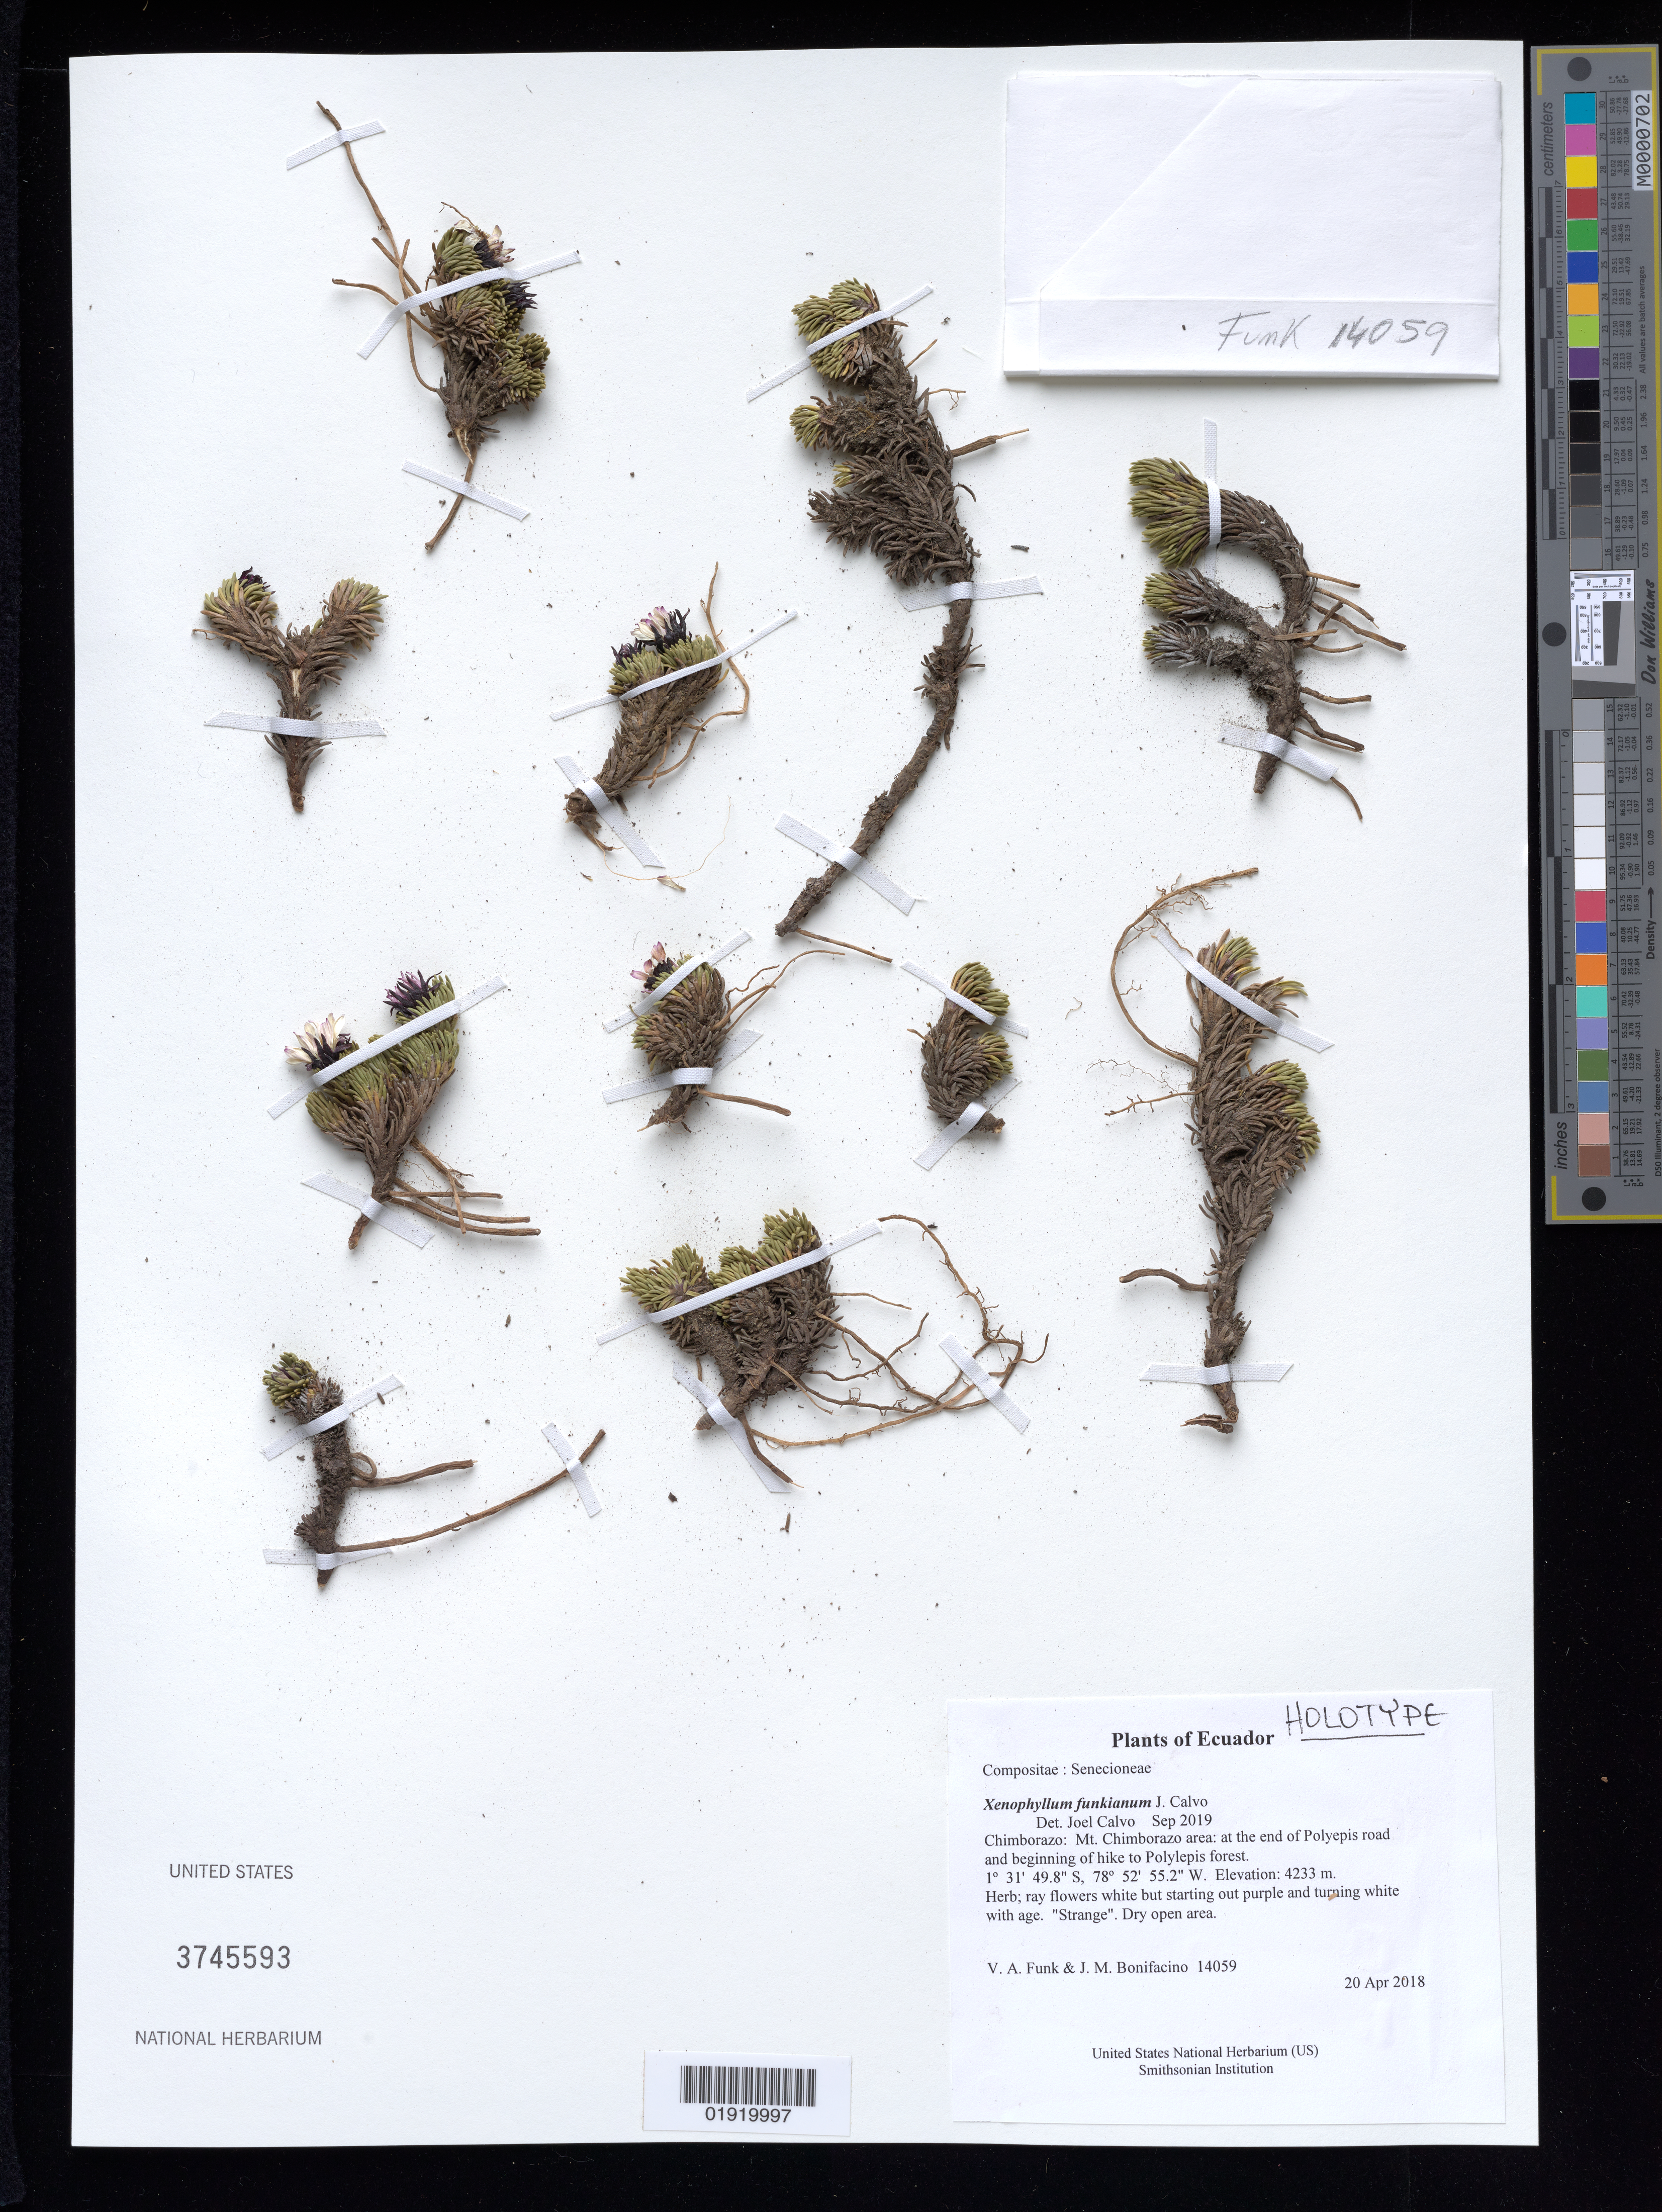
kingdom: Plantae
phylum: Tracheophyta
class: Magnoliopsida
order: Asterales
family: Asteraceae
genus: Xenophyllum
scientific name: Xenophyllum funkianum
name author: J. Calvo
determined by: Calvo, Joel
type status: Holotype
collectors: V. Funk & M. Bonifacino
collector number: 14059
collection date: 2018-04-20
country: Ecuador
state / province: Chimborazo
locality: Mt. Chimborazo area: at the end of Polyepis road and beginning of hike to Polylepis forest.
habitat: Dry open area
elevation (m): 4233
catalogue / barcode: US 3745593